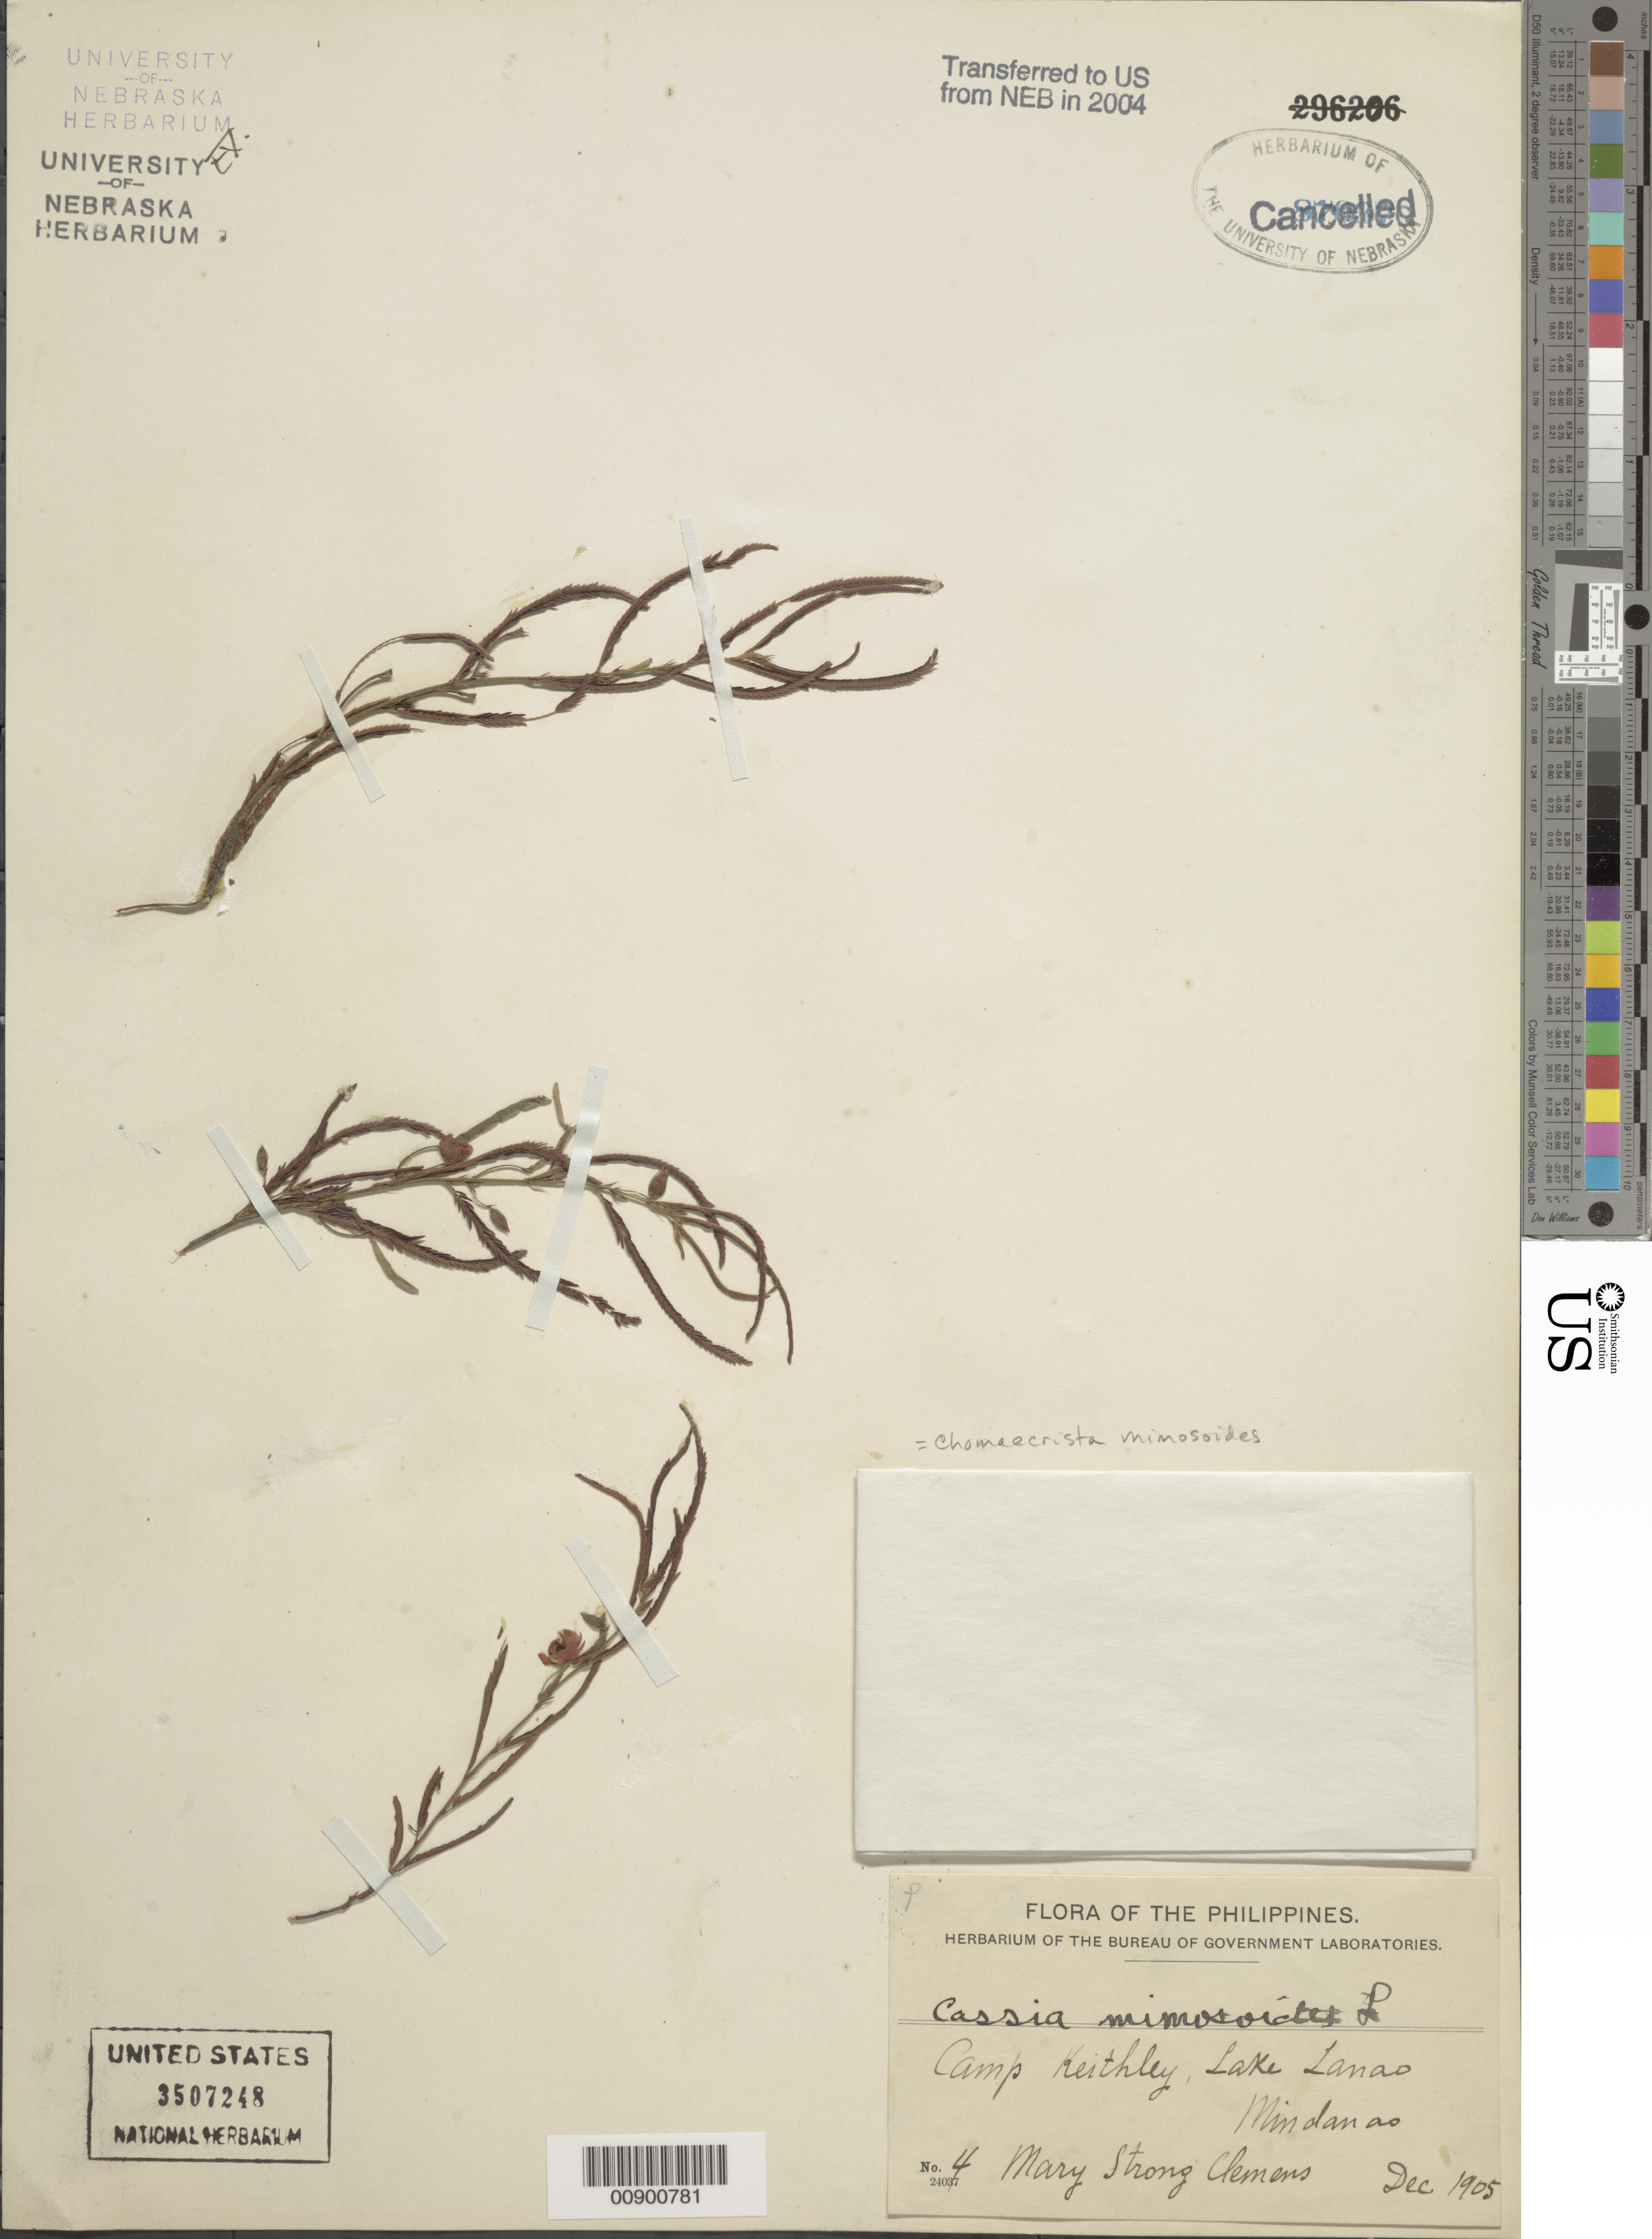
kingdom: Plantae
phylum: Tracheophyta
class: Magnoliopsida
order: Fabales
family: Fabaceae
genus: Chamaecrista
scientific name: Chamaecrista mimosoides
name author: (L.) Greene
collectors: M. S. Clemens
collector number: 4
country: Philippines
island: Mindanao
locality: Camp Keithley, Lake Lanao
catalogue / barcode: US 3507248